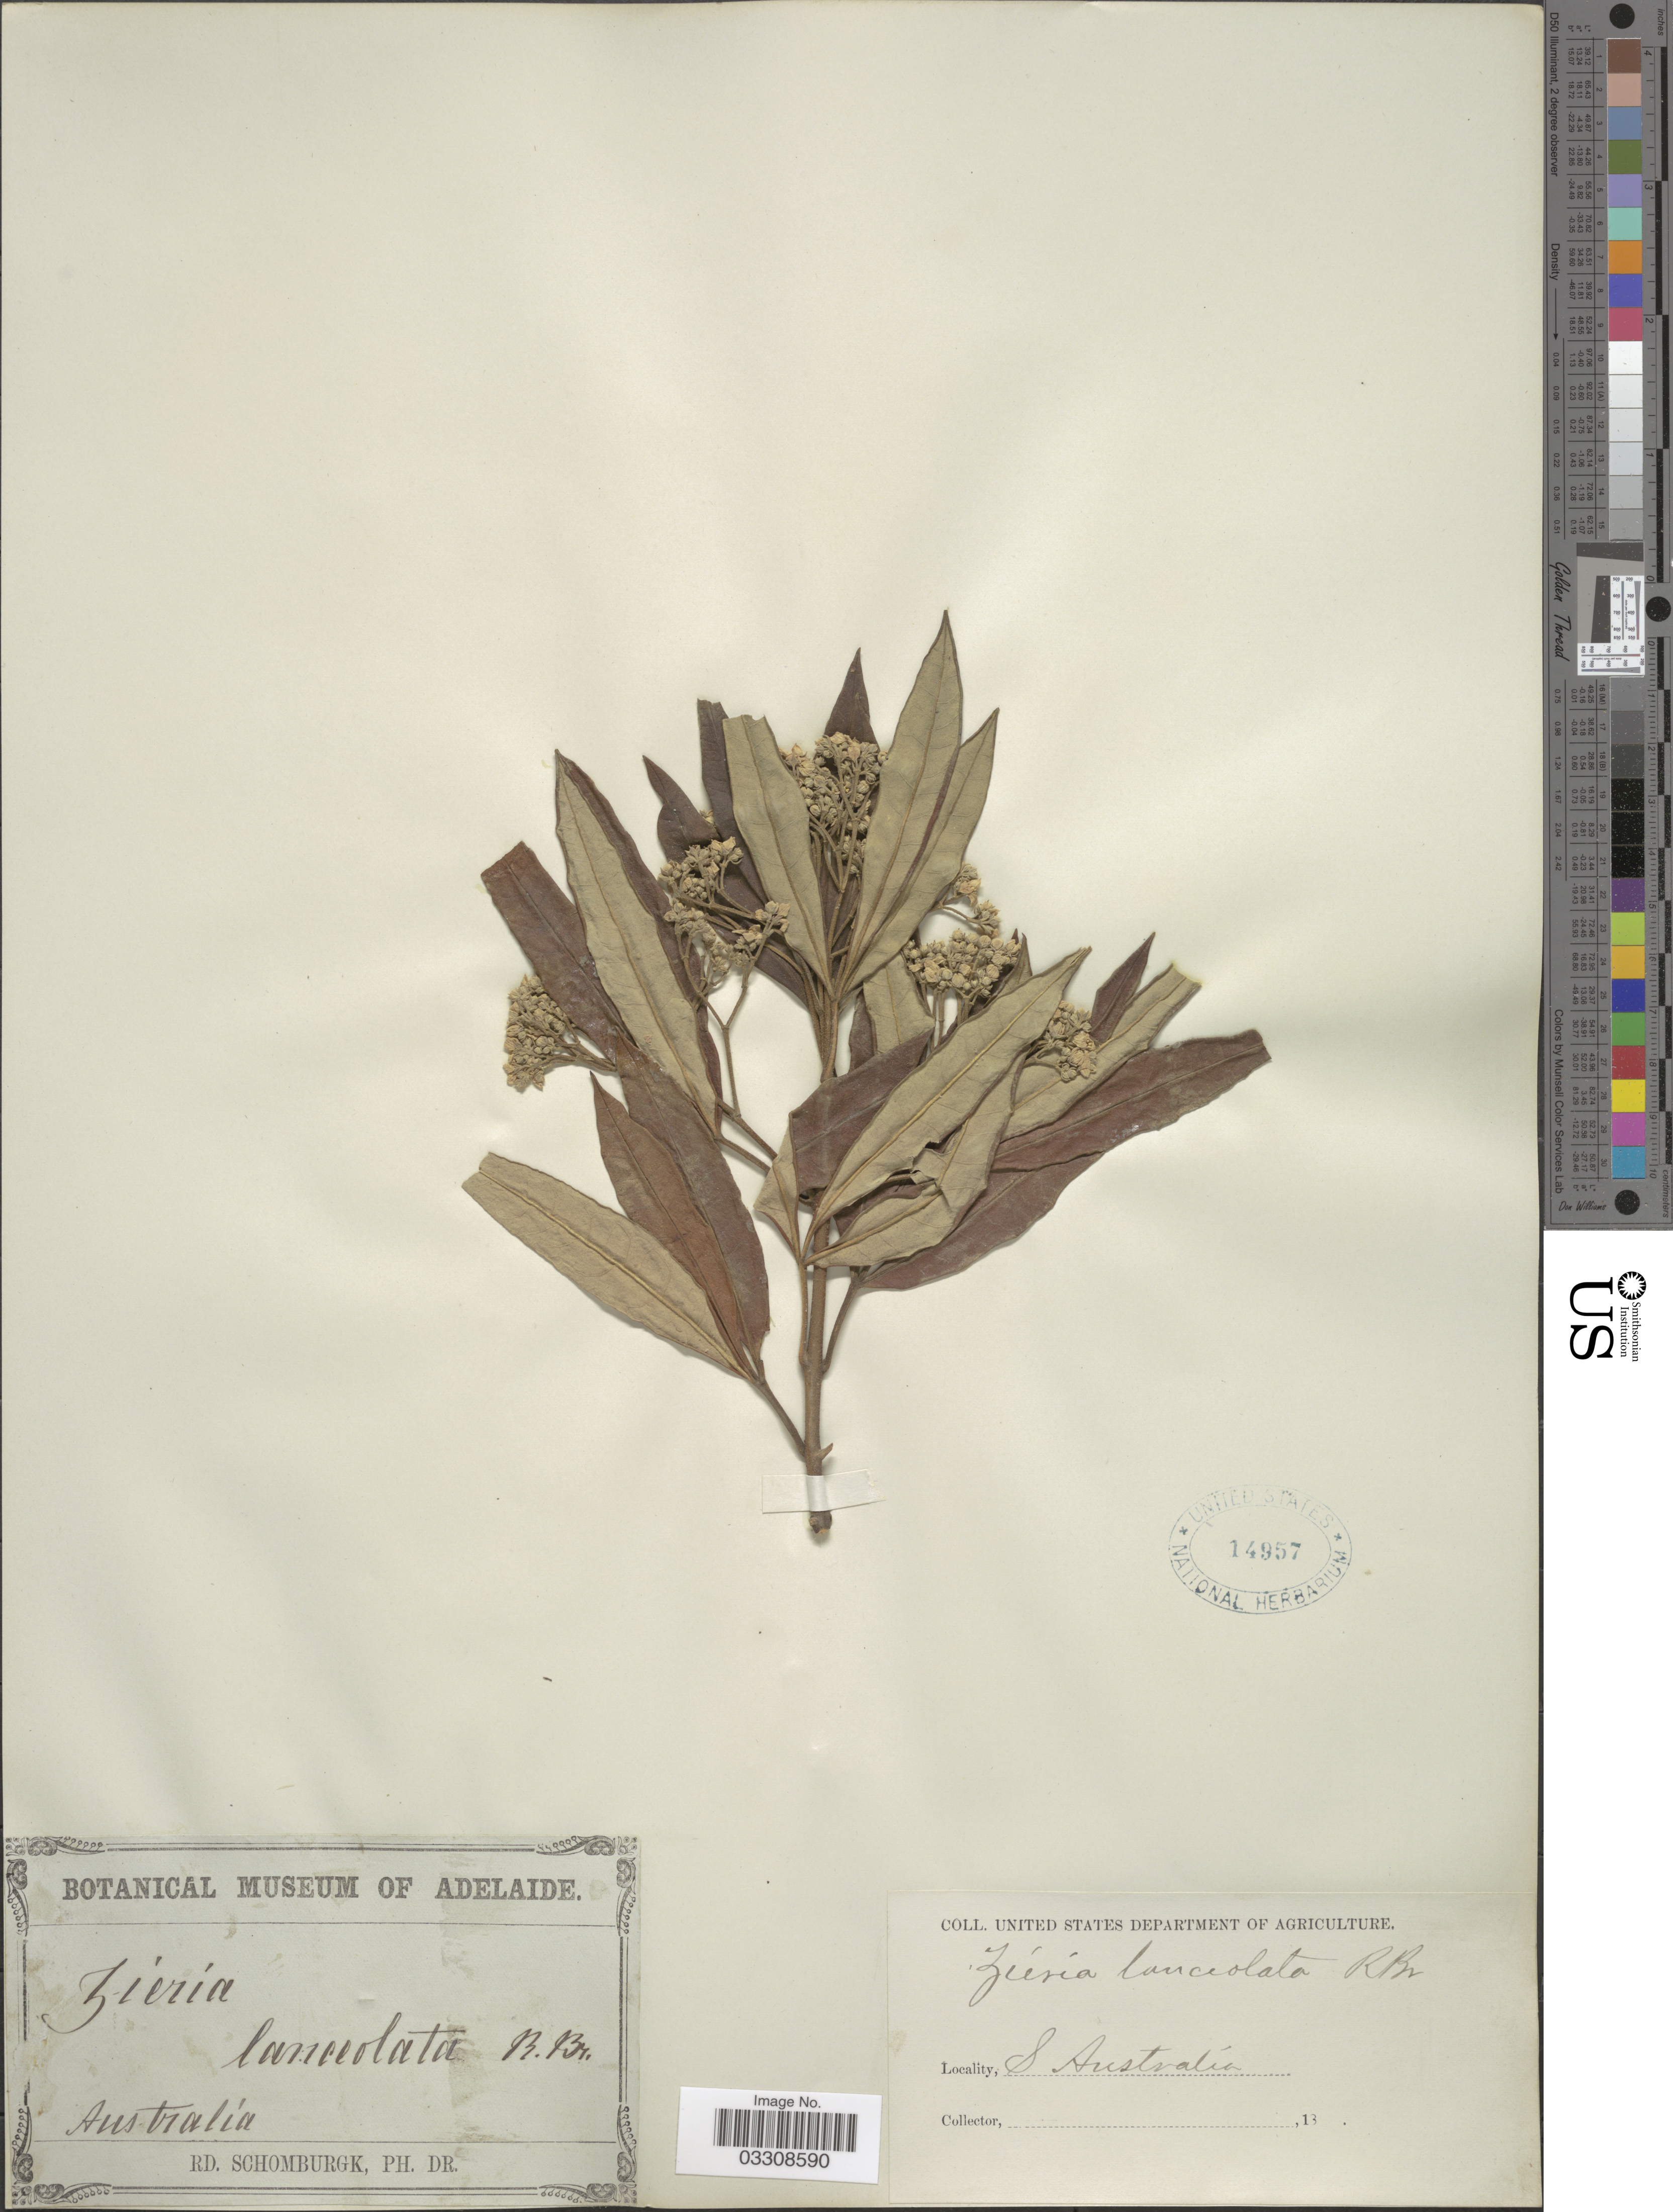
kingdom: Plantae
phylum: Tracheophyta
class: Magnoliopsida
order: Sapindales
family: Rutaceae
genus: Zieria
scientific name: Zieria smithii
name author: Jacks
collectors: M. R. Schomburgk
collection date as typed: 18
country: Australia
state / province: South Australia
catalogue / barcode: US 14957